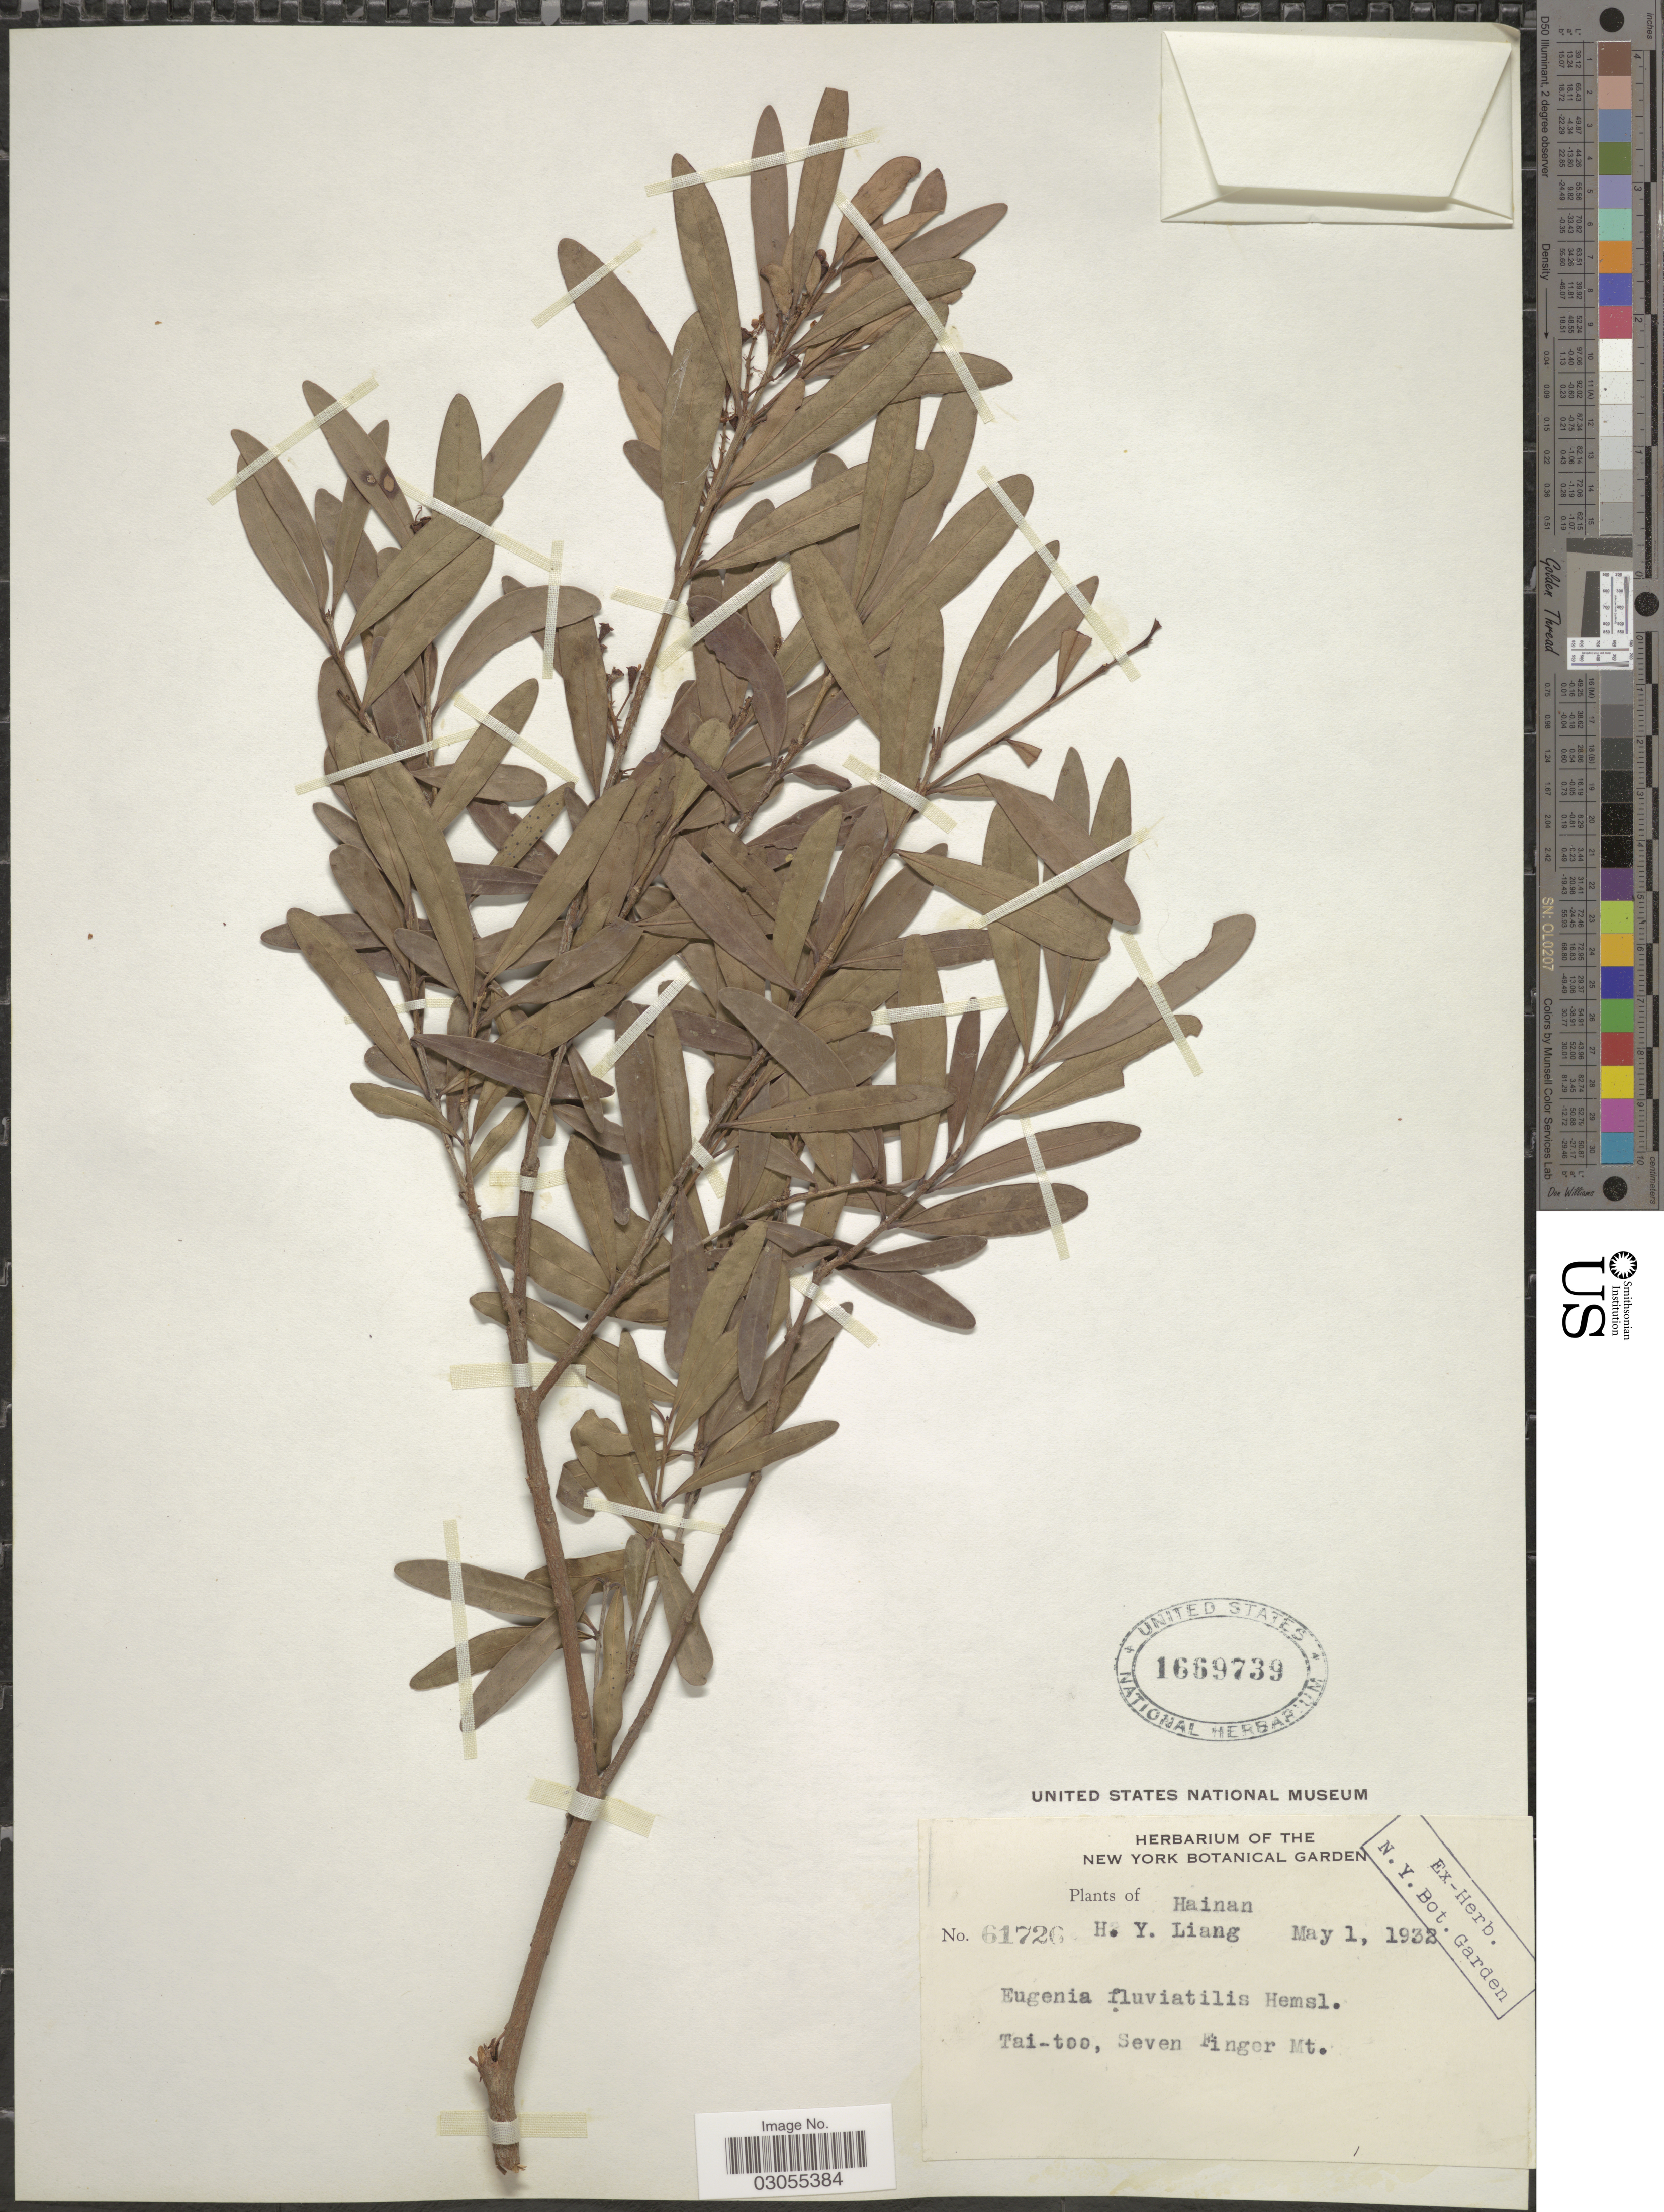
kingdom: Plantae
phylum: Tracheophyta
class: Magnoliopsida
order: Myrtales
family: Myrtaceae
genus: Syzygium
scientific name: Syzygium fluviatile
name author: (Hemsl.) Merr. & L.M. Perry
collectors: H. Y. Liang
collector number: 61726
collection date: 1932-05-01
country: China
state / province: Hainan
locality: Tai-too, Seven Finger Mt.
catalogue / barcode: US 1669739